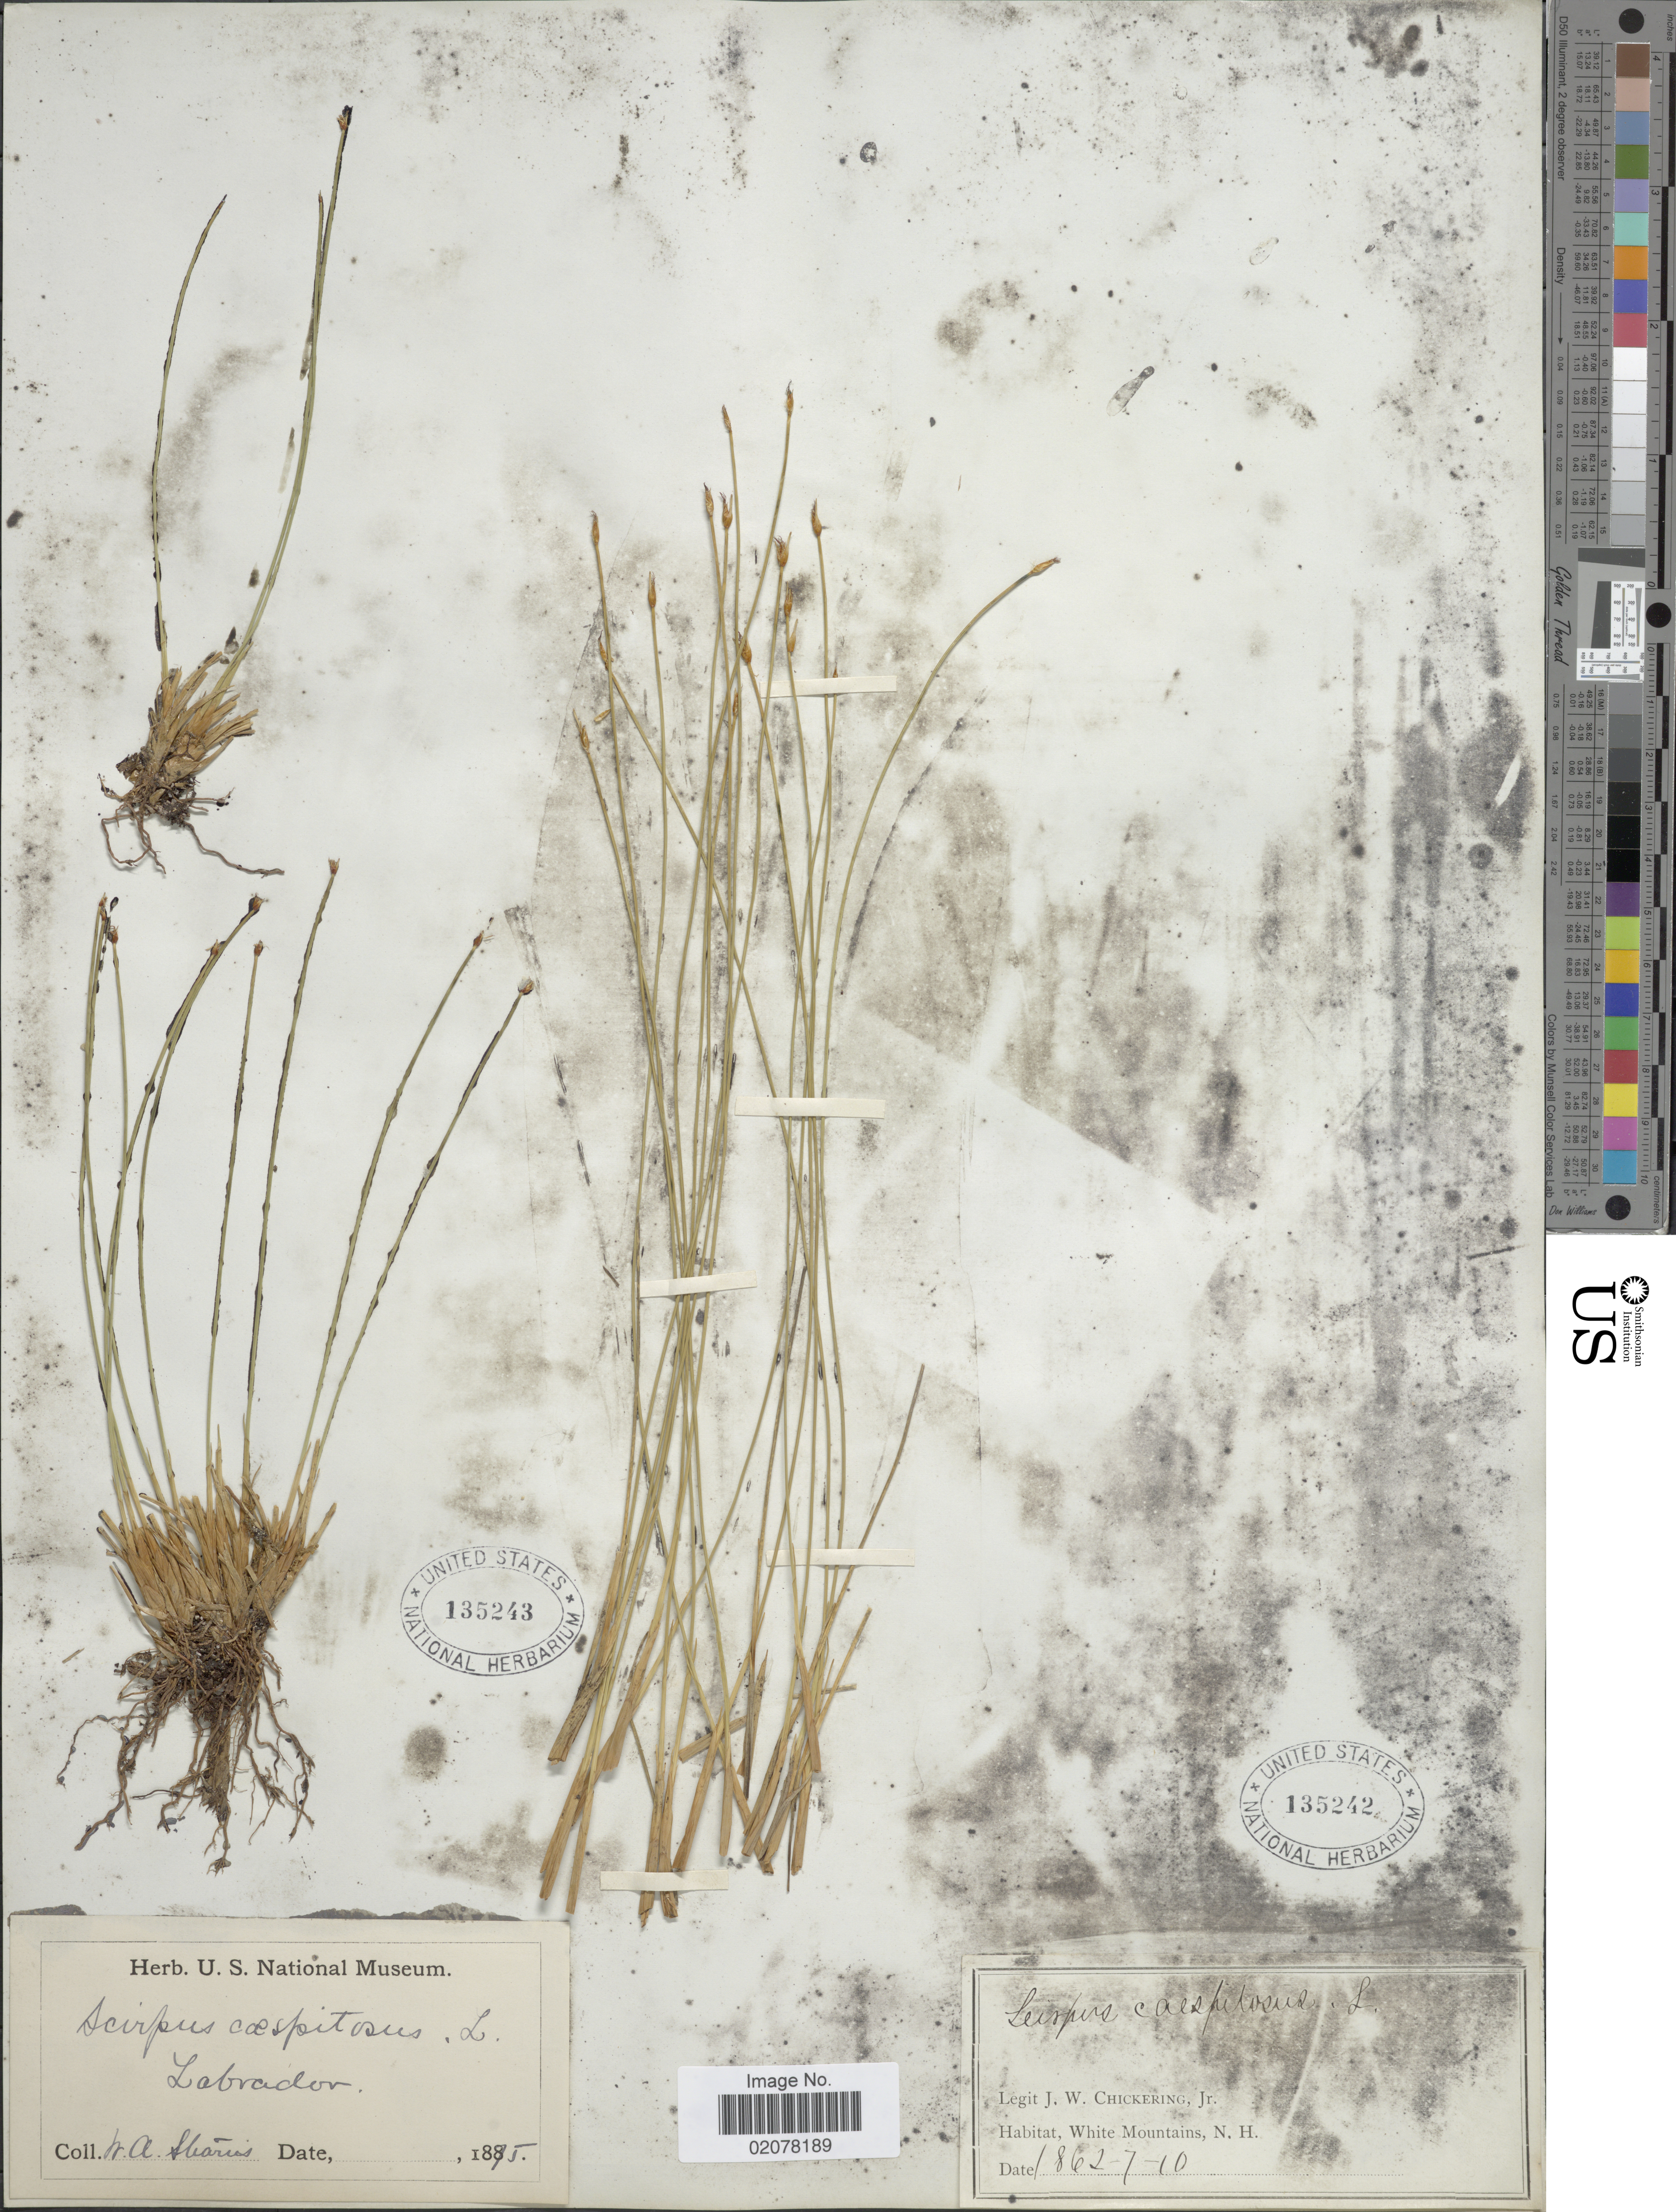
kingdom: Plantae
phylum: Tracheophyta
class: Liliopsida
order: Poales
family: Cyperaceae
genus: Trichophorum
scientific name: Trichophorum cespitosum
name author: (L.) Hartm.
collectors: J. W. Chickering Jr.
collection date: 1862-07-10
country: United States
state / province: New Hampshire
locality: White Mountains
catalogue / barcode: US 135242